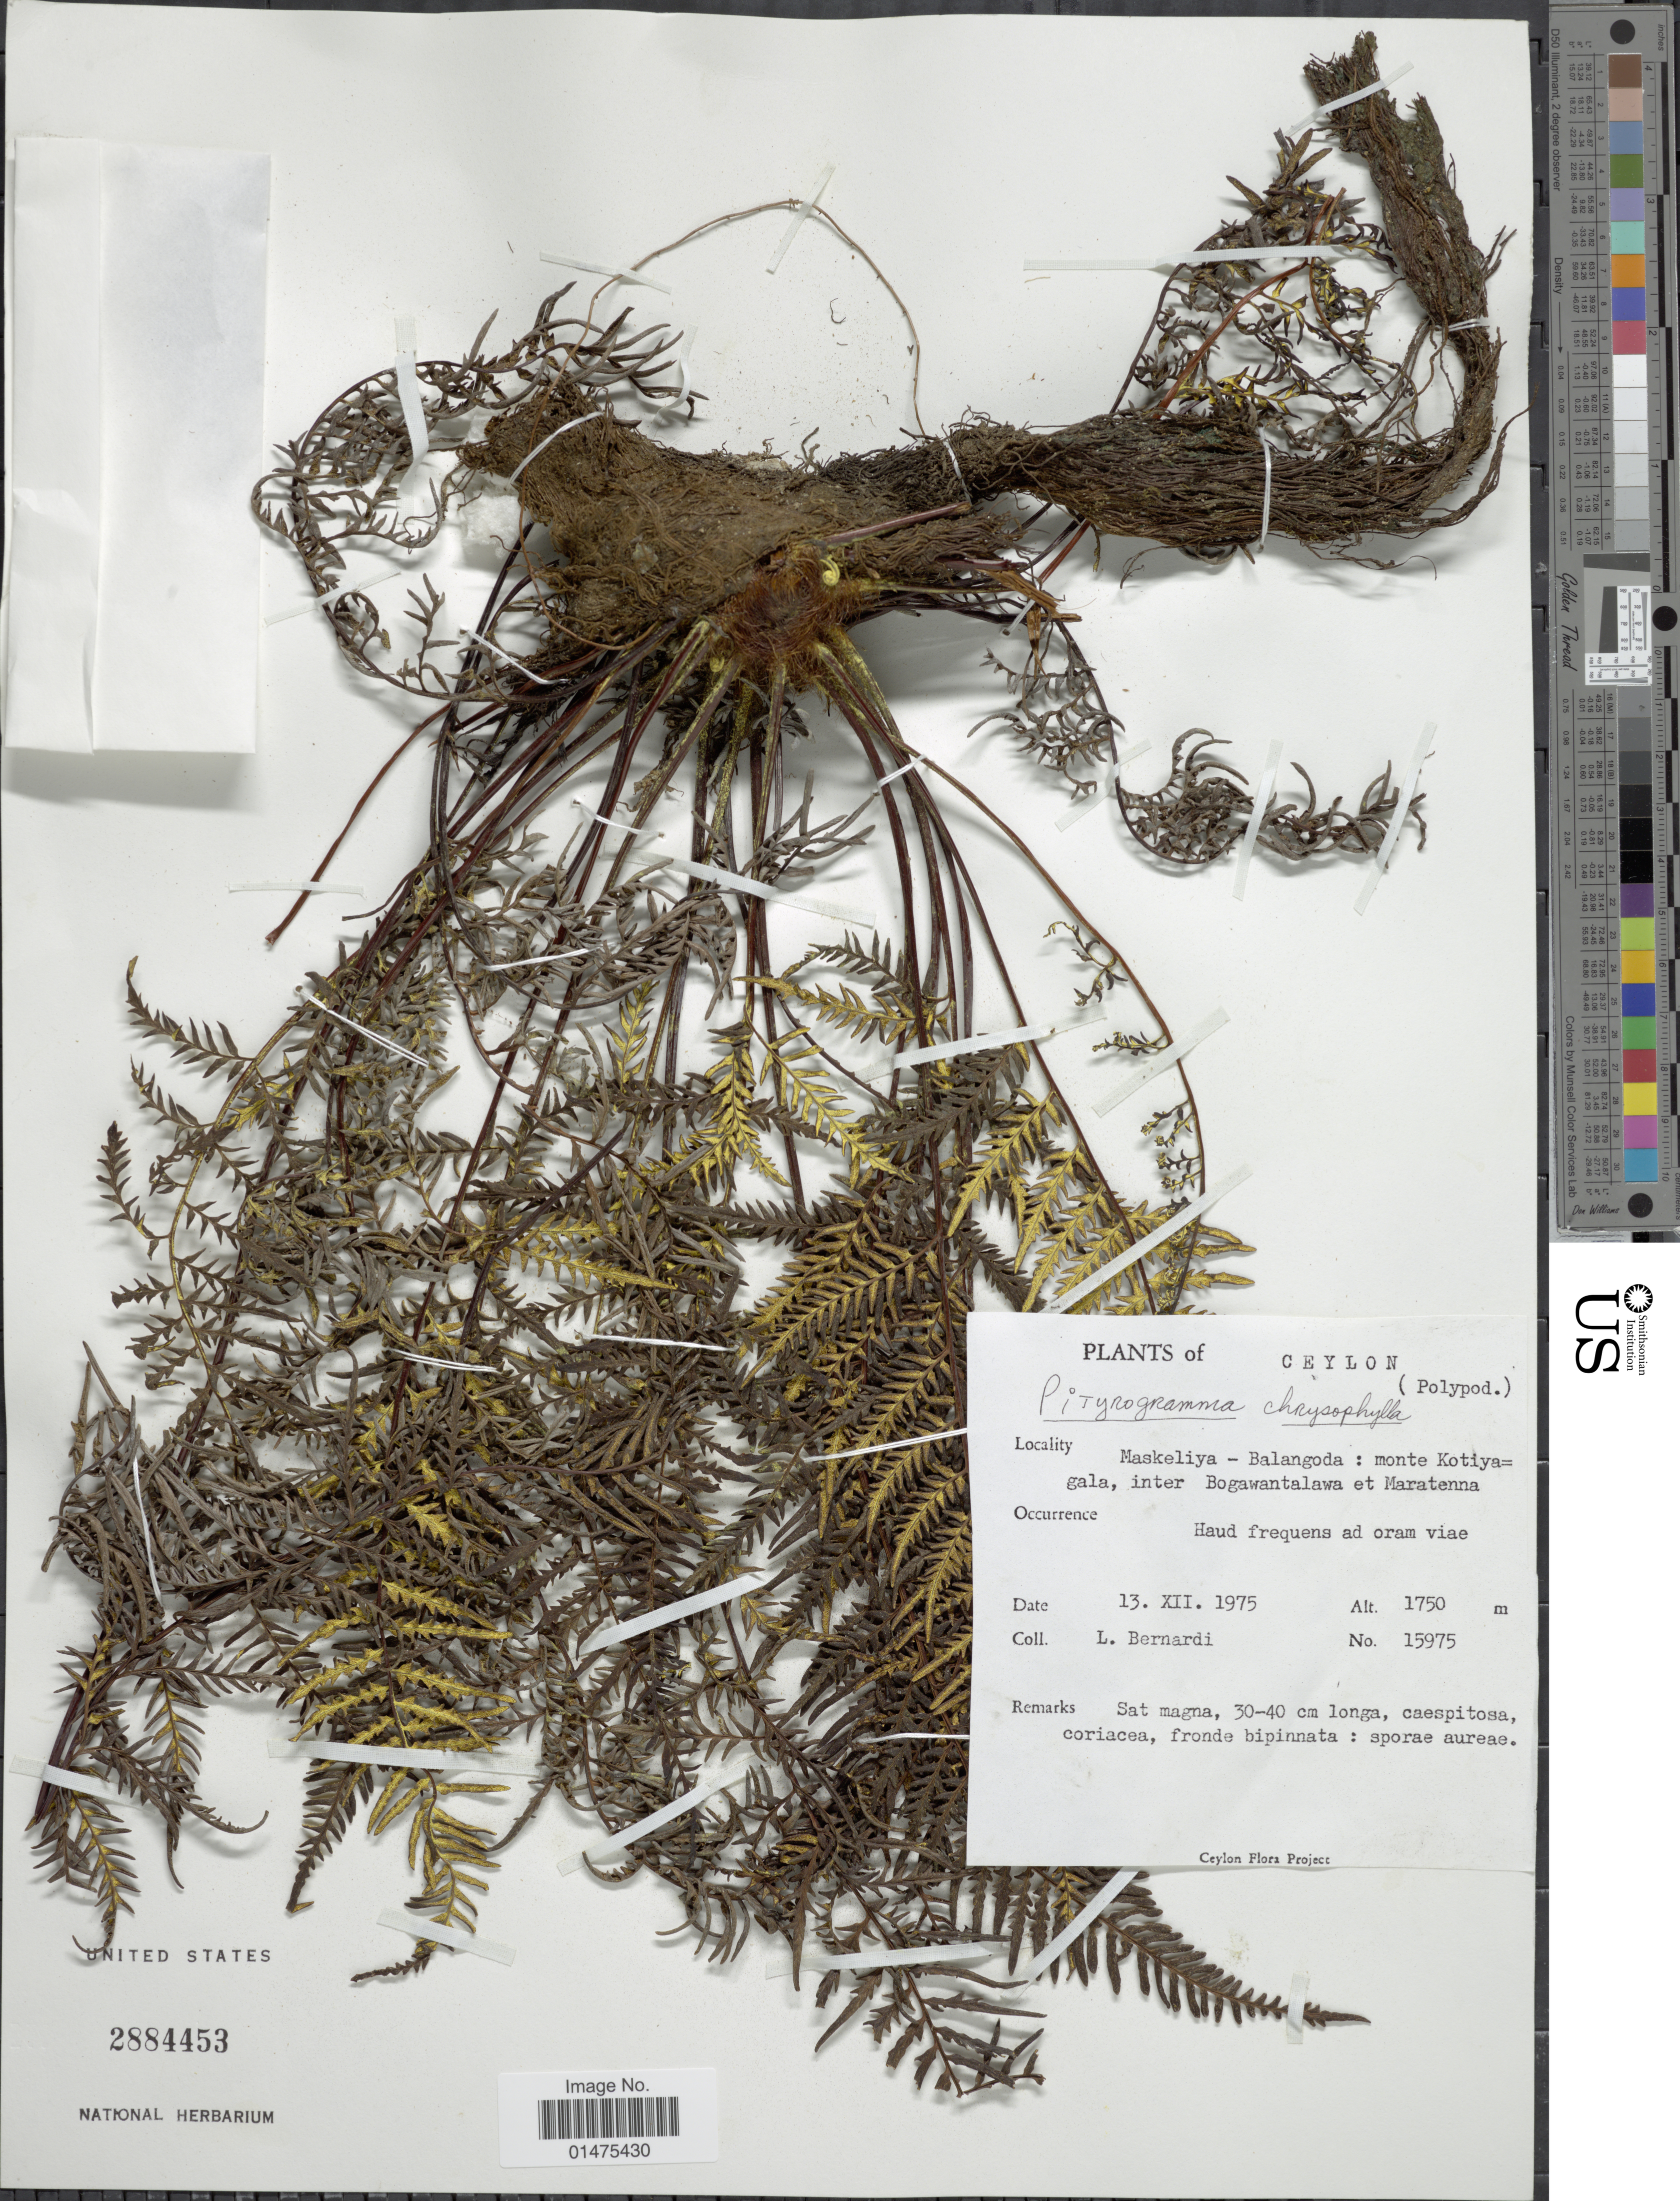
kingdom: Plantae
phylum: Tracheophyta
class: Polypodiopsida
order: Polypodiales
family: Pteridaceae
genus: Pityrogramma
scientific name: Pityrogramma calomelanos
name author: (L.) Link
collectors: L. Bernardi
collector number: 15975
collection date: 1975-12-13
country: Sri Lanka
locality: Ceylon, Maskeliya - Balangoda: monte Kotiya=gala, inter Bogawantalawa et Maratenna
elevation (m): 1750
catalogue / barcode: US 2884453